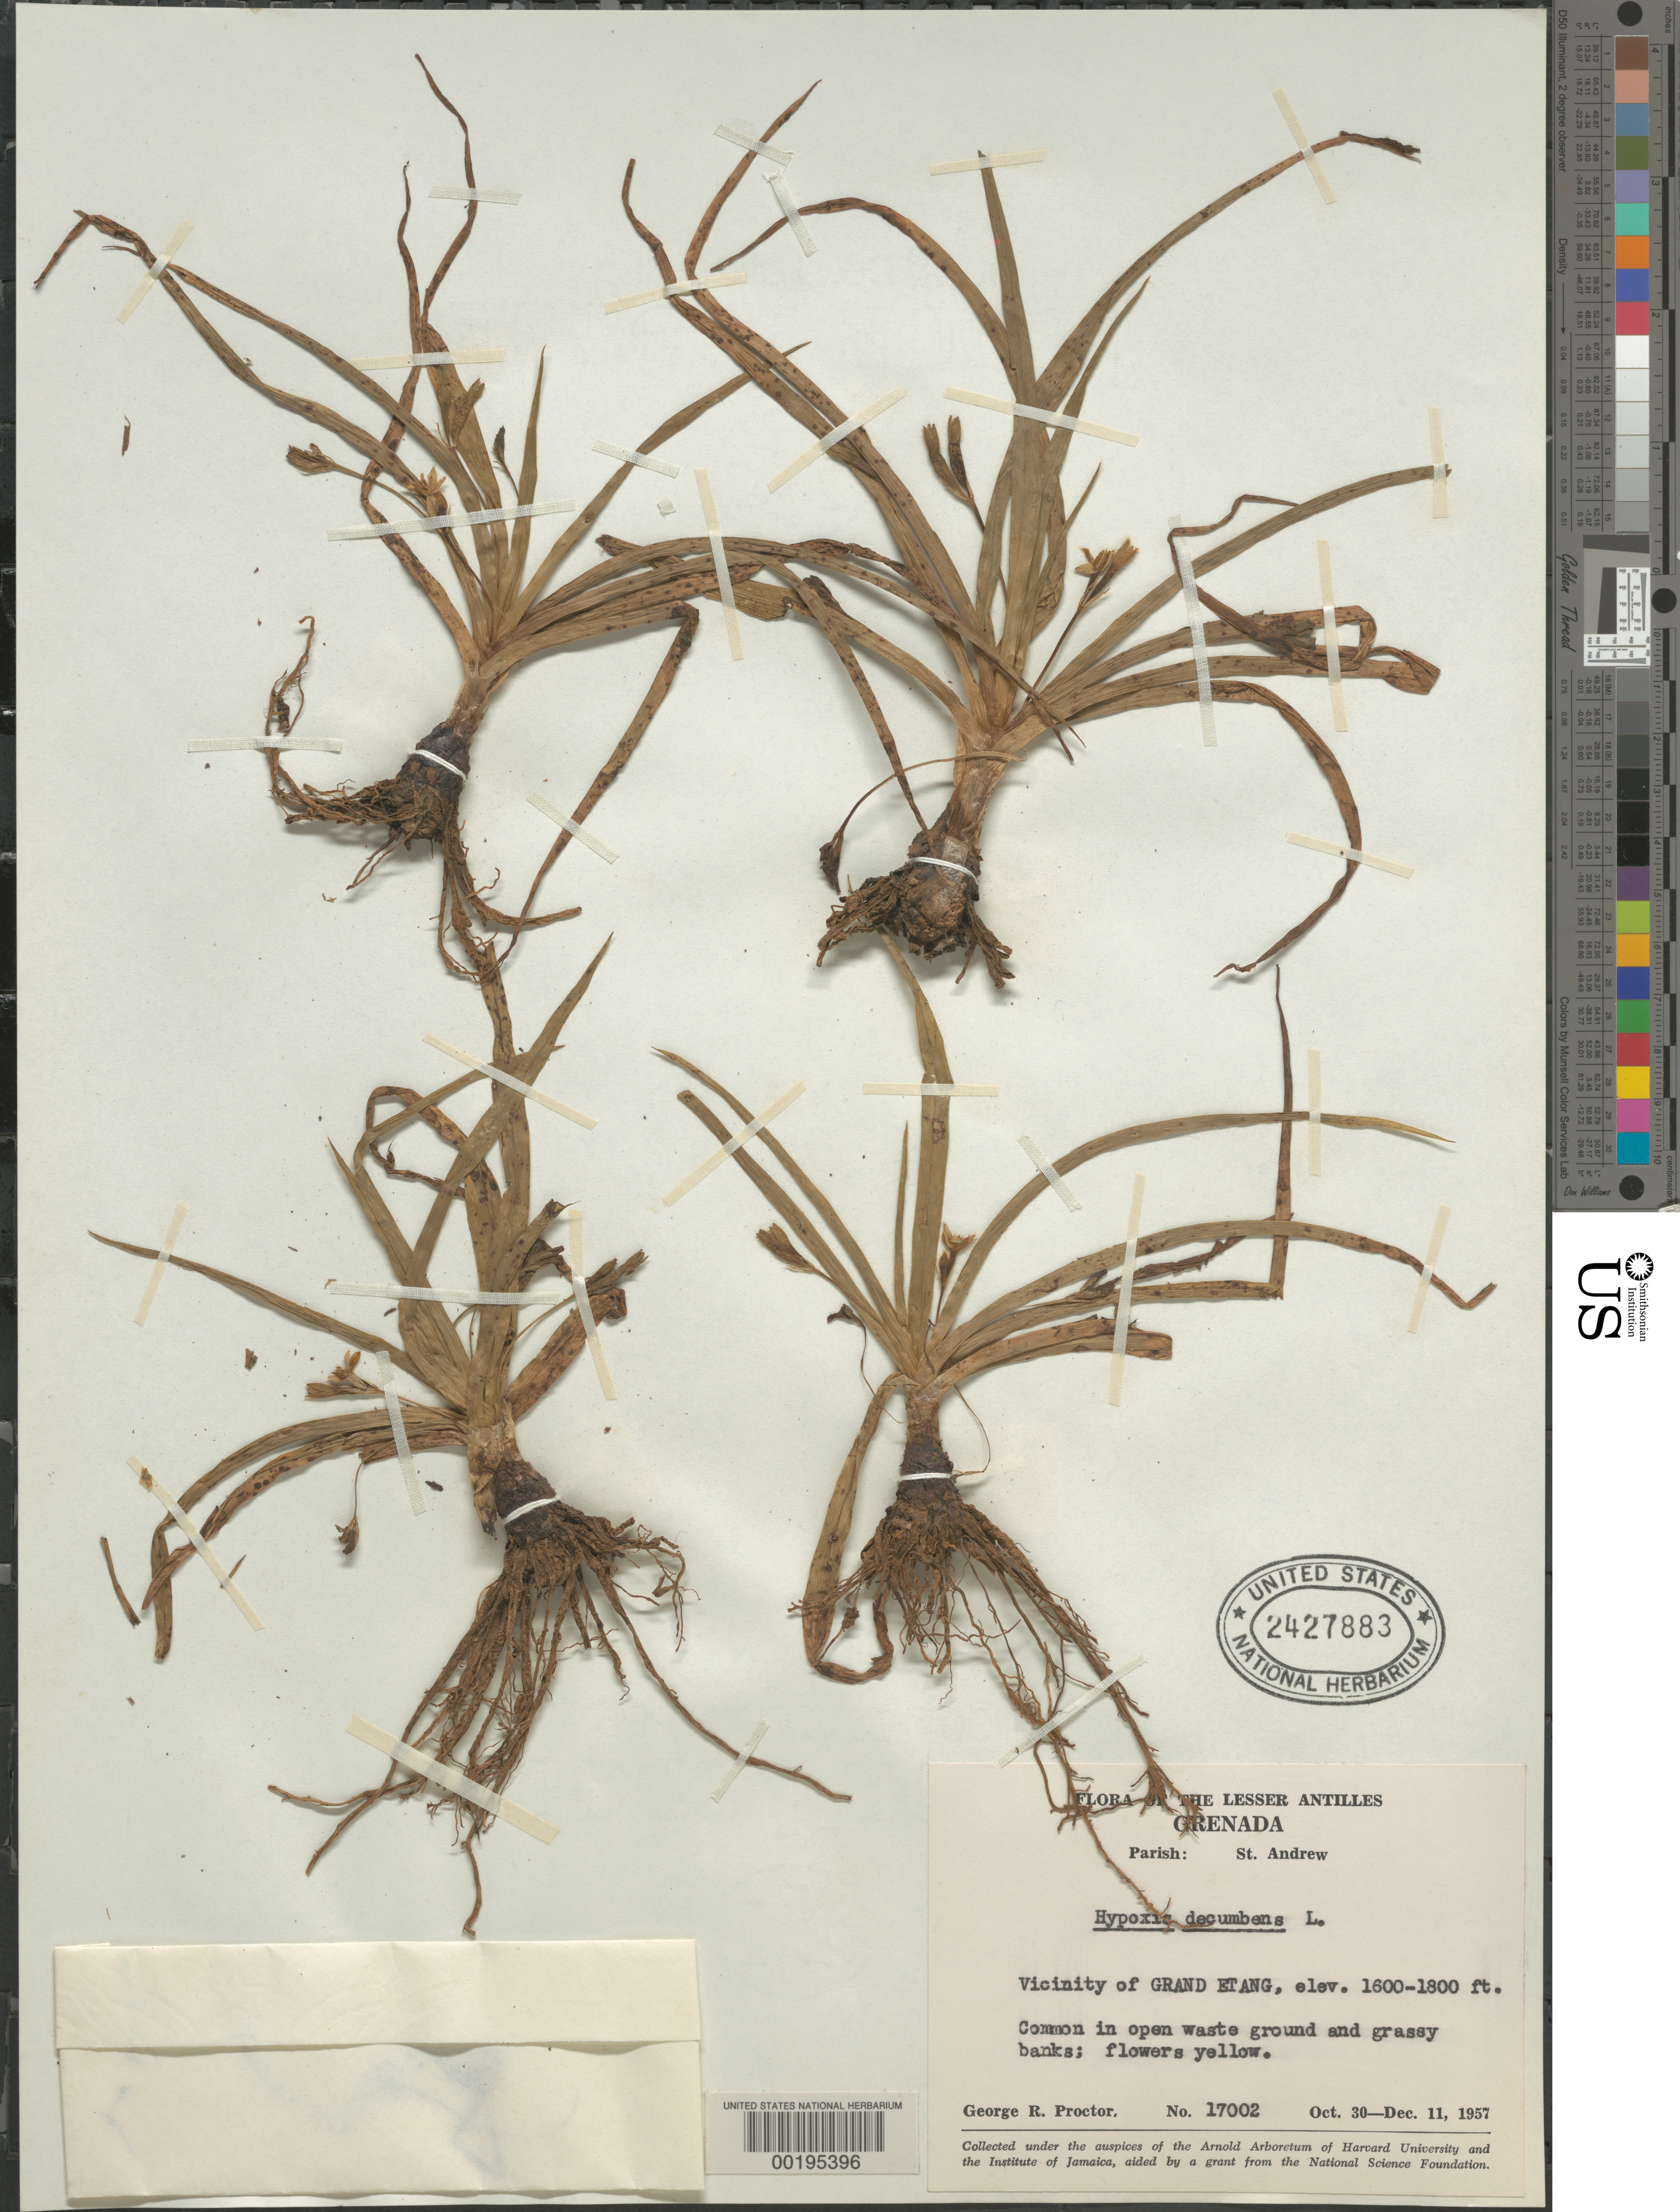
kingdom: Plantae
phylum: Tracheophyta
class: Liliopsida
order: Asparagales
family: Hypoxidaceae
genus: Hypoxis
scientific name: Hypoxis decumbens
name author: L.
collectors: G. R. Proctor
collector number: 17002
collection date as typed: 30 Oct 1957 to 11 Dec 1957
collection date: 1957-10-30/1957-12-11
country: Grenada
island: Windward Is.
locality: Vicinity of Grand Etang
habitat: Open waste ground and grassy banks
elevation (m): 488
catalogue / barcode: US 2427883